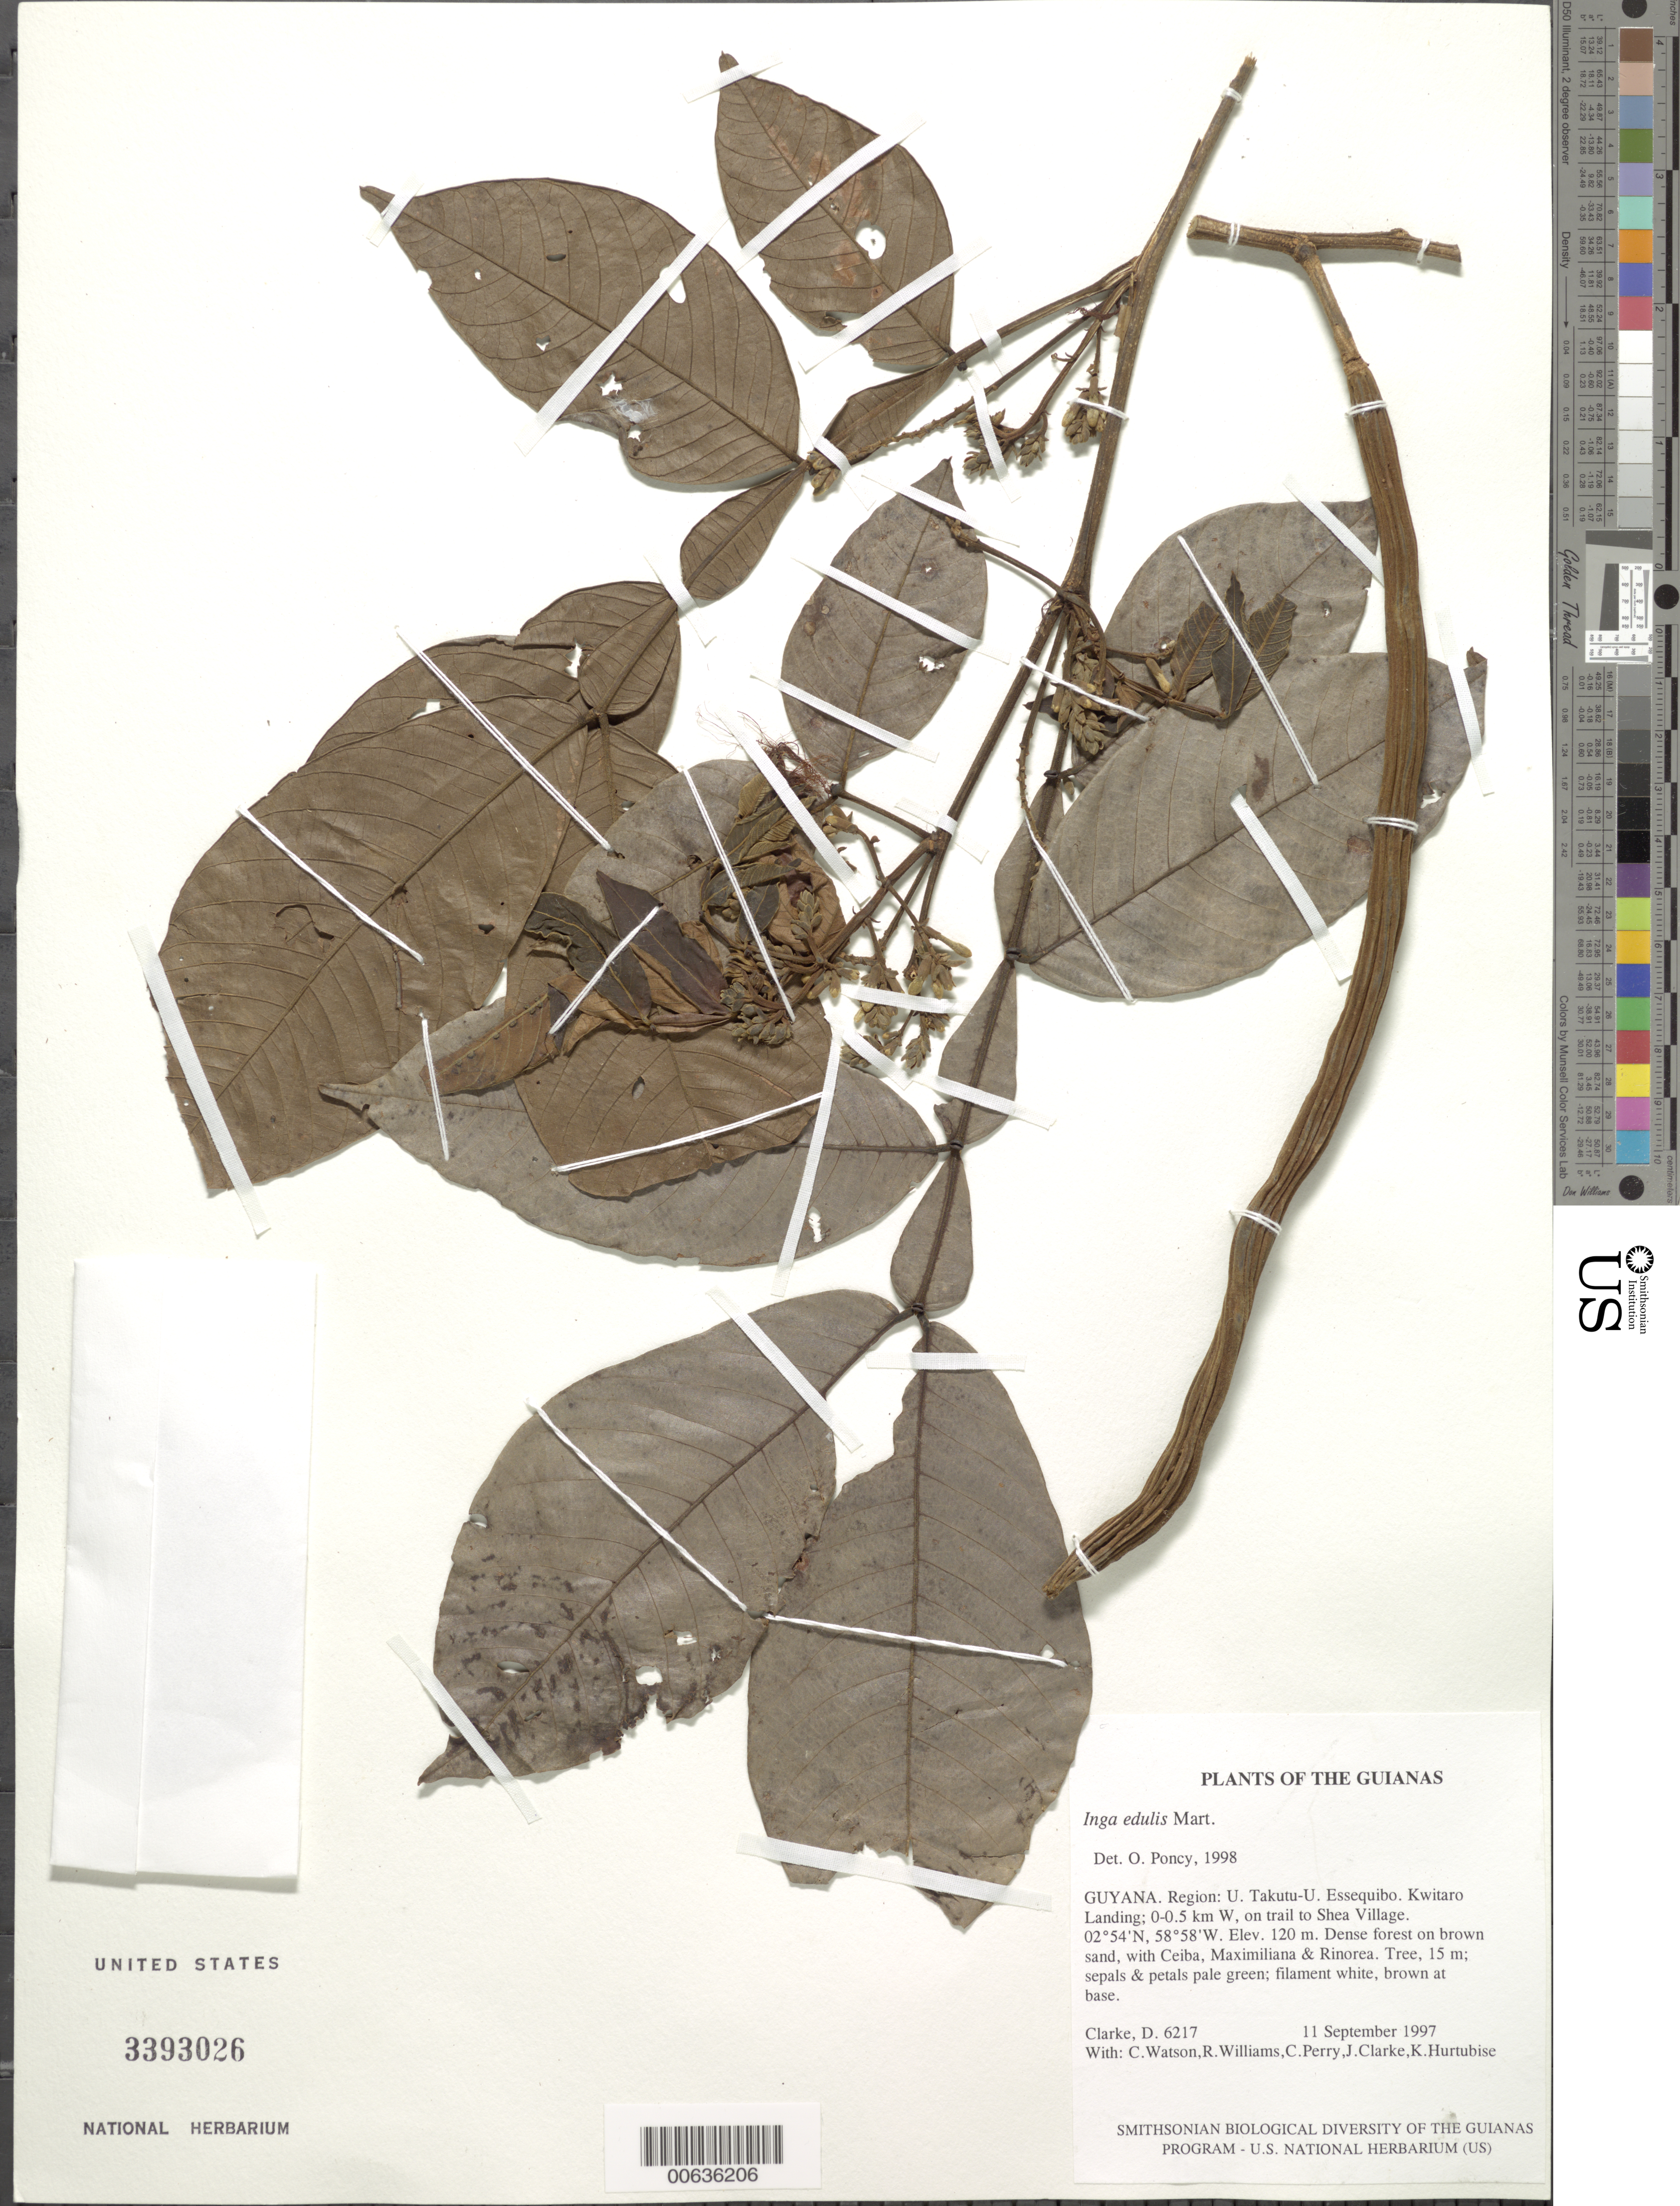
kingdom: Plantae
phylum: Tracheophyta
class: Magnoliopsida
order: Fabales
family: Fabaceae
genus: Inga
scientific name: Inga edulis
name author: Mart.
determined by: Poncy, O.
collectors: H. D. Clarke, C. Watson, R. Williams, C. Perry, J. Clarke & K. Hurtubise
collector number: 6217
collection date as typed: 11 September 1997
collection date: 1997-09-11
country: Guyana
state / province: U. Takutu-U. Essequibo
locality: Kwitaro Landing; 0-0.5 km W, on trail to Shea Village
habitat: Dense forest on brown sand, with Ceiba, Maximiliana & Rinorea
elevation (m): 120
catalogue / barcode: US 3393026